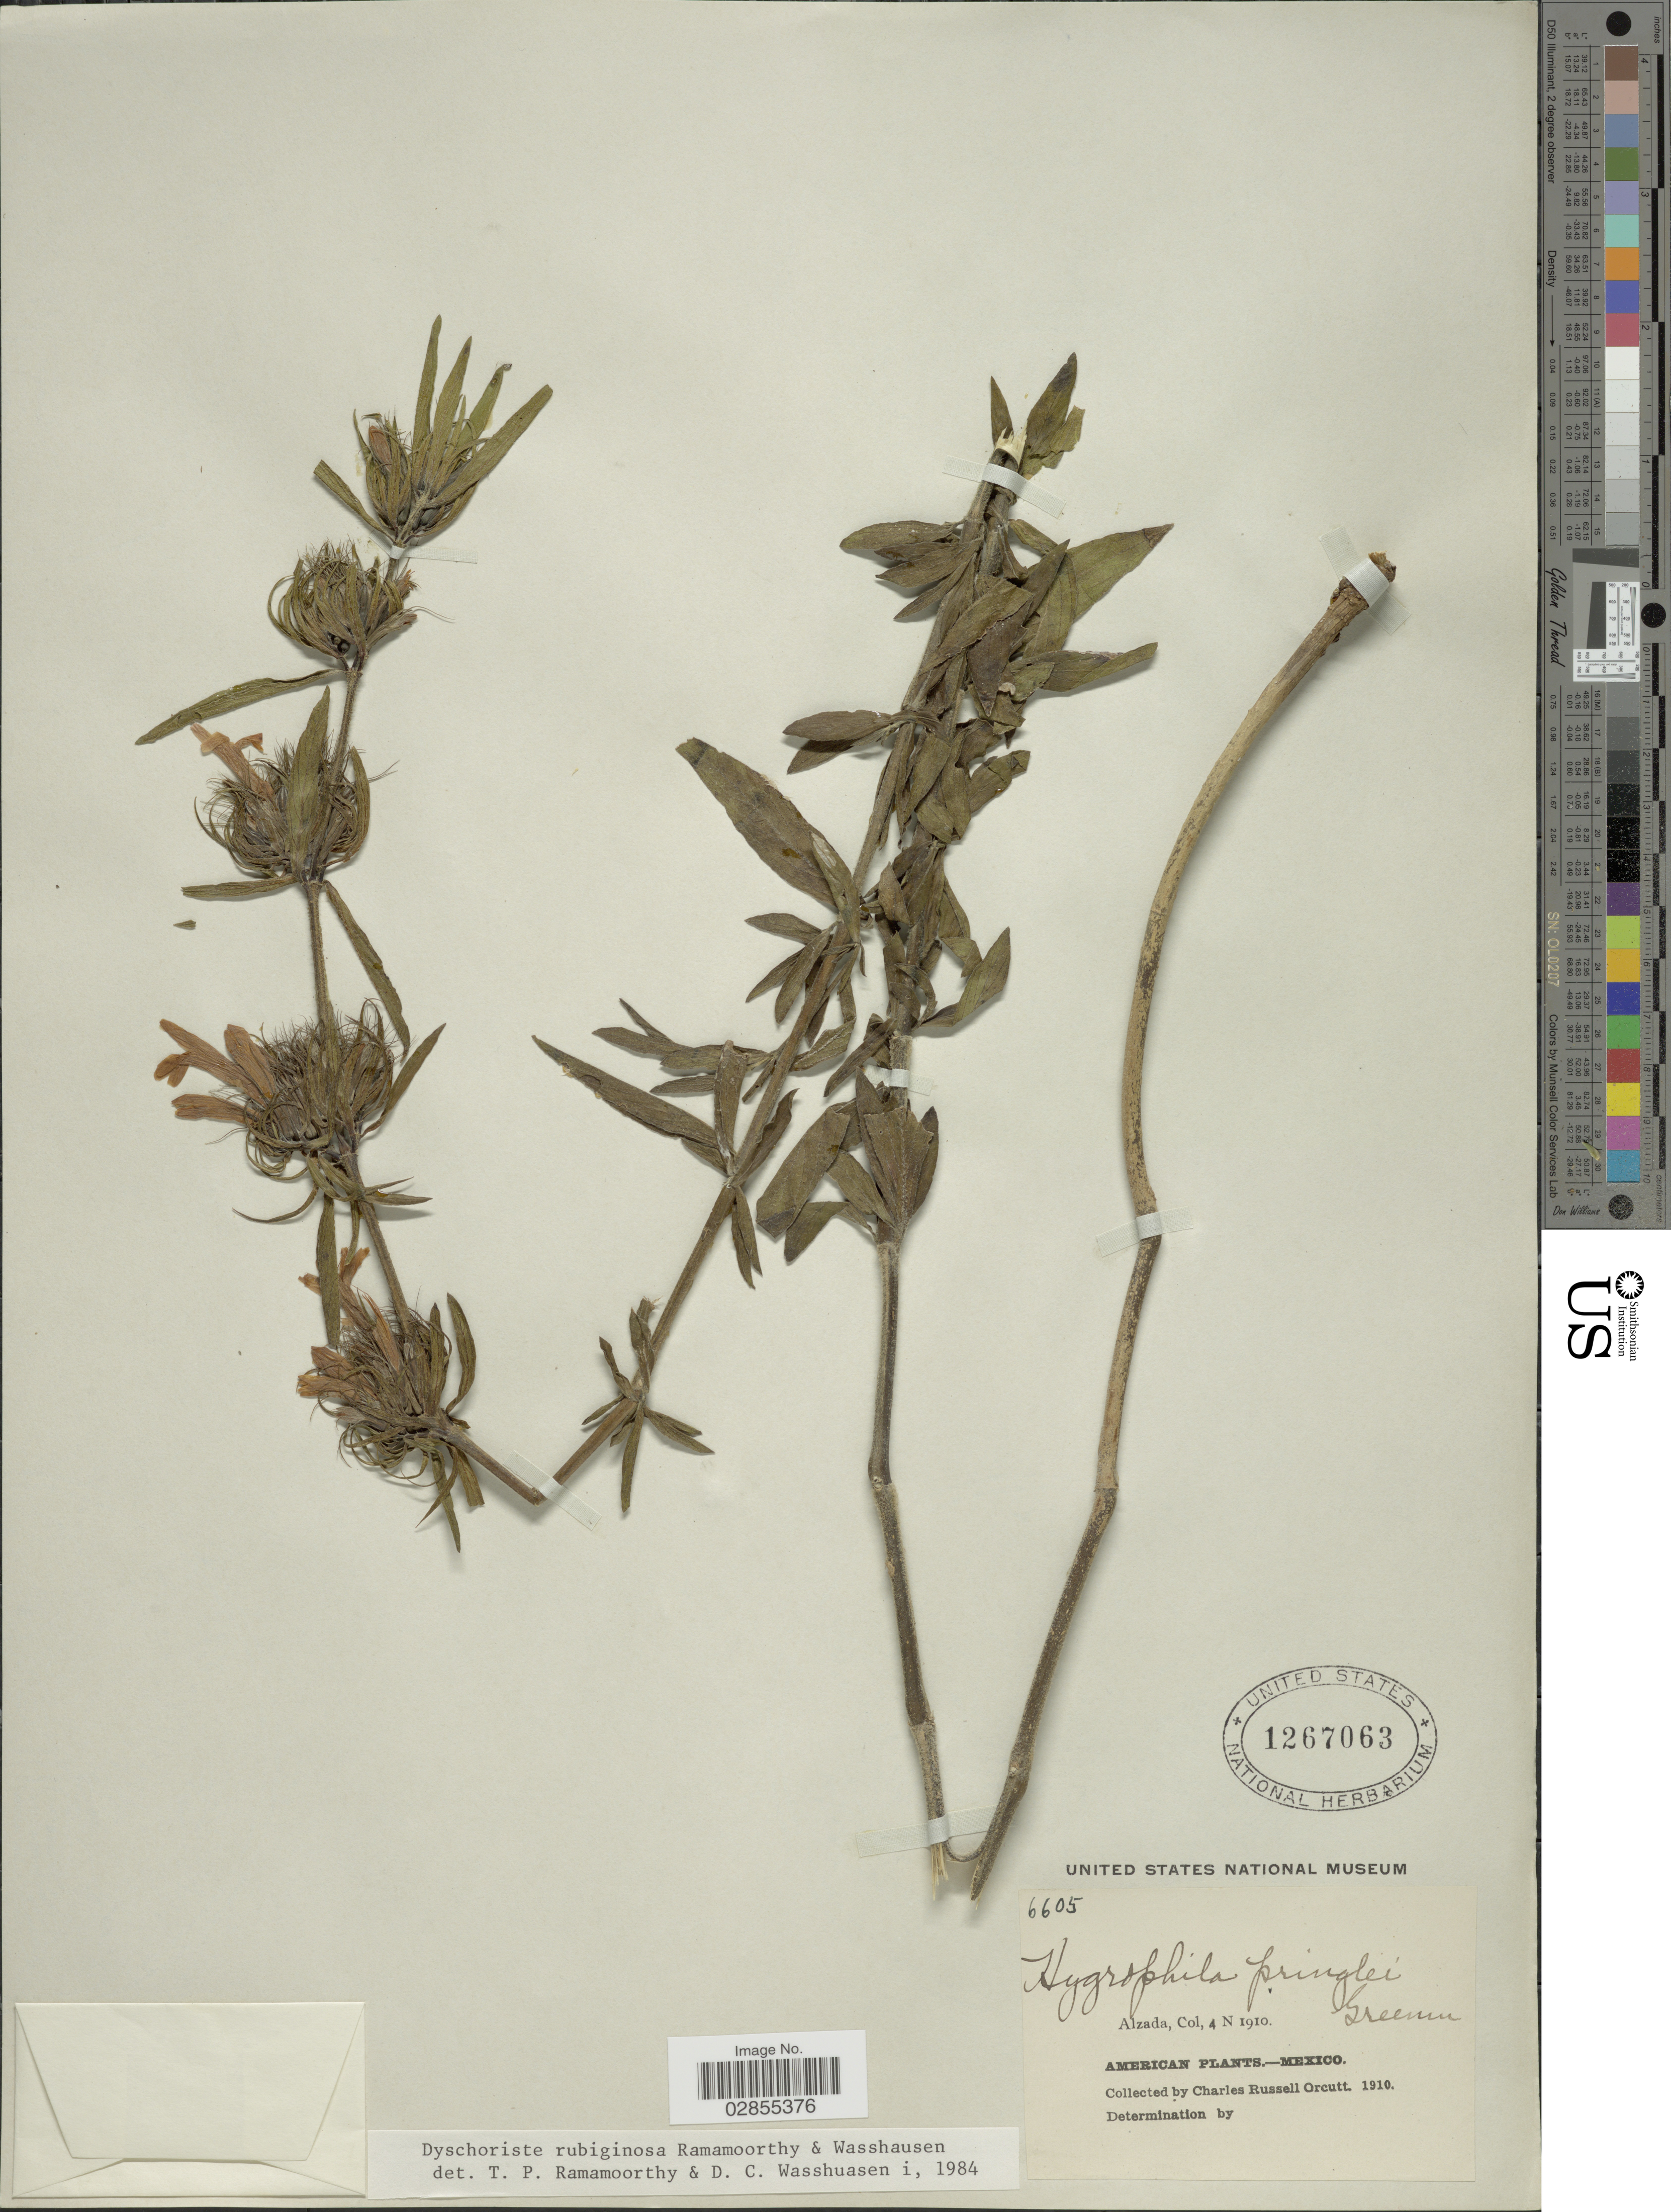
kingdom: Plantae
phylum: Tracheophyta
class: Magnoliopsida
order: Lamiales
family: Acanthaceae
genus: Dyschoriste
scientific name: Dyschoriste augustifolia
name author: Kuntze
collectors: C. R. Orcutt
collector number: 6605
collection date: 1910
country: Mexico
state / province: Colima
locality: Alzada.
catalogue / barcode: US 1267063